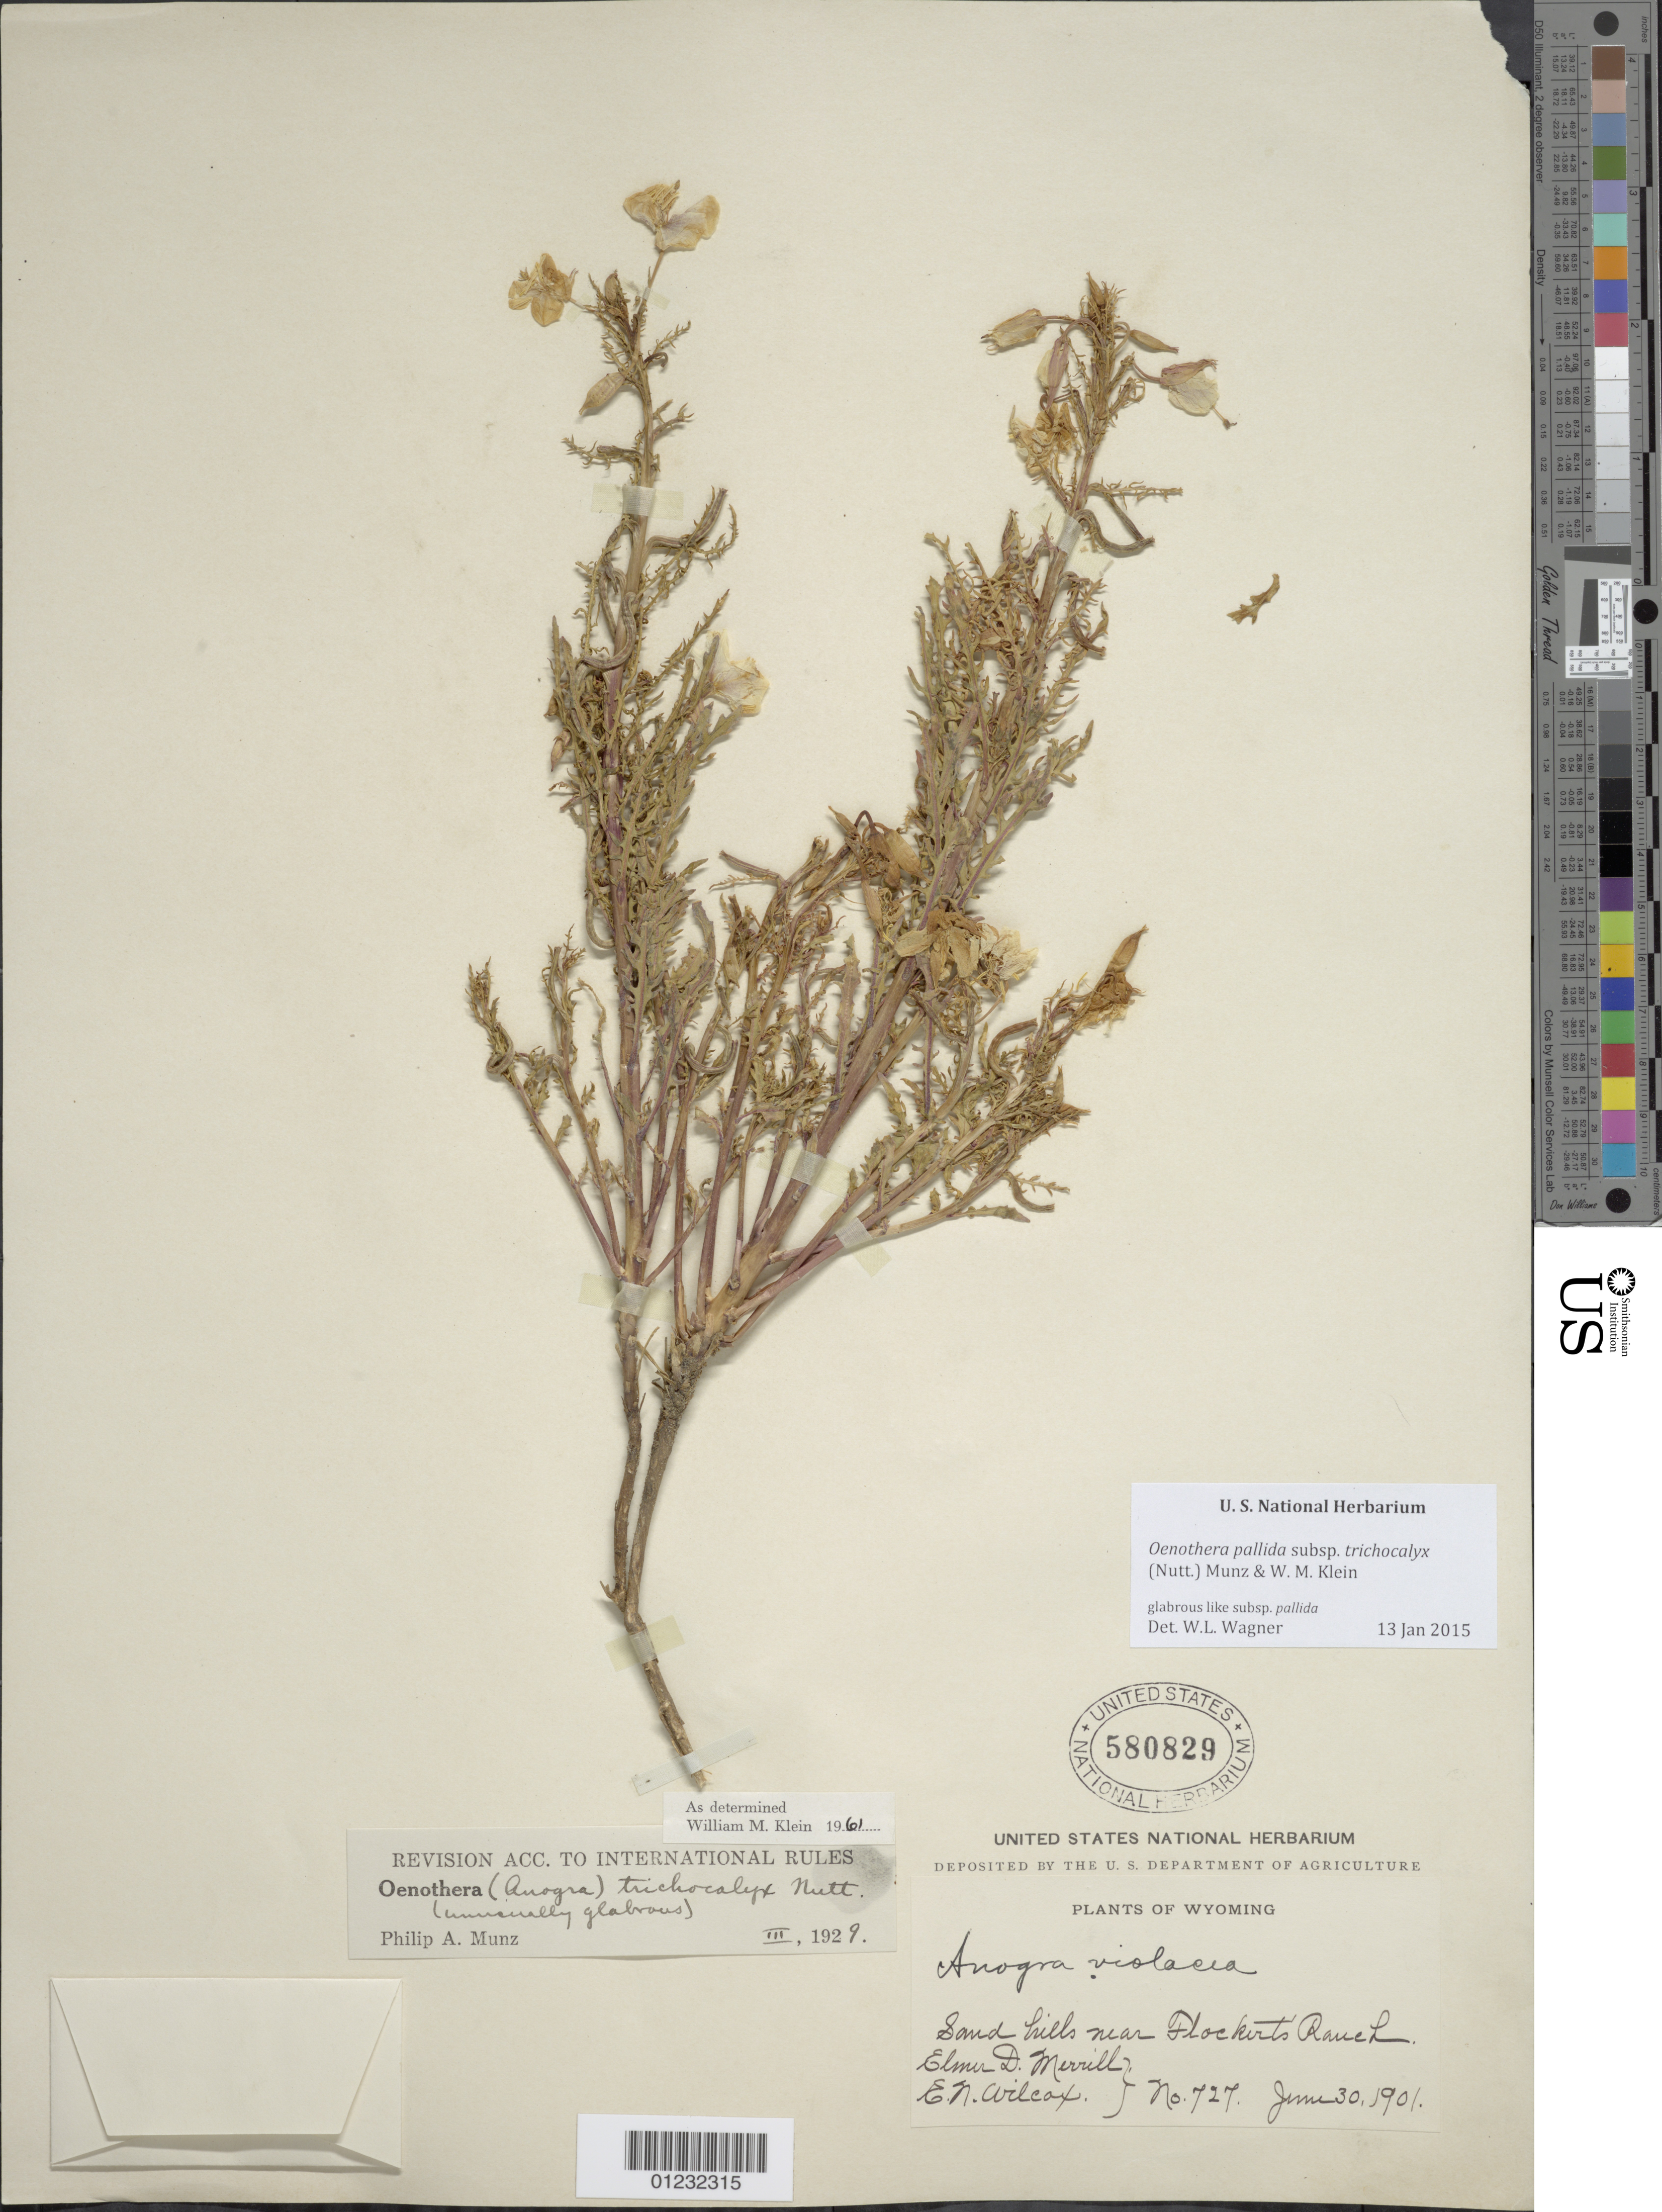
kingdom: Plantae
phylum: Tracheophyta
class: Magnoliopsida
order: Myrtales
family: Onagraceae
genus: Oenothera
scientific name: Oenothera pallida subsp. trichocalyx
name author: (Nutt.) Munz & W.M. Klein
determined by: Wagner, W. L., (BOT), Smithsonian Institution - National Museum of Natural History (UNITED STATES)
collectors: E. D. Merrill & E. Wilcox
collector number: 727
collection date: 1901-06-30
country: United States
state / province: Wyoming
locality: Sand hills near Flockerts Ranch.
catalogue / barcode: US 580829